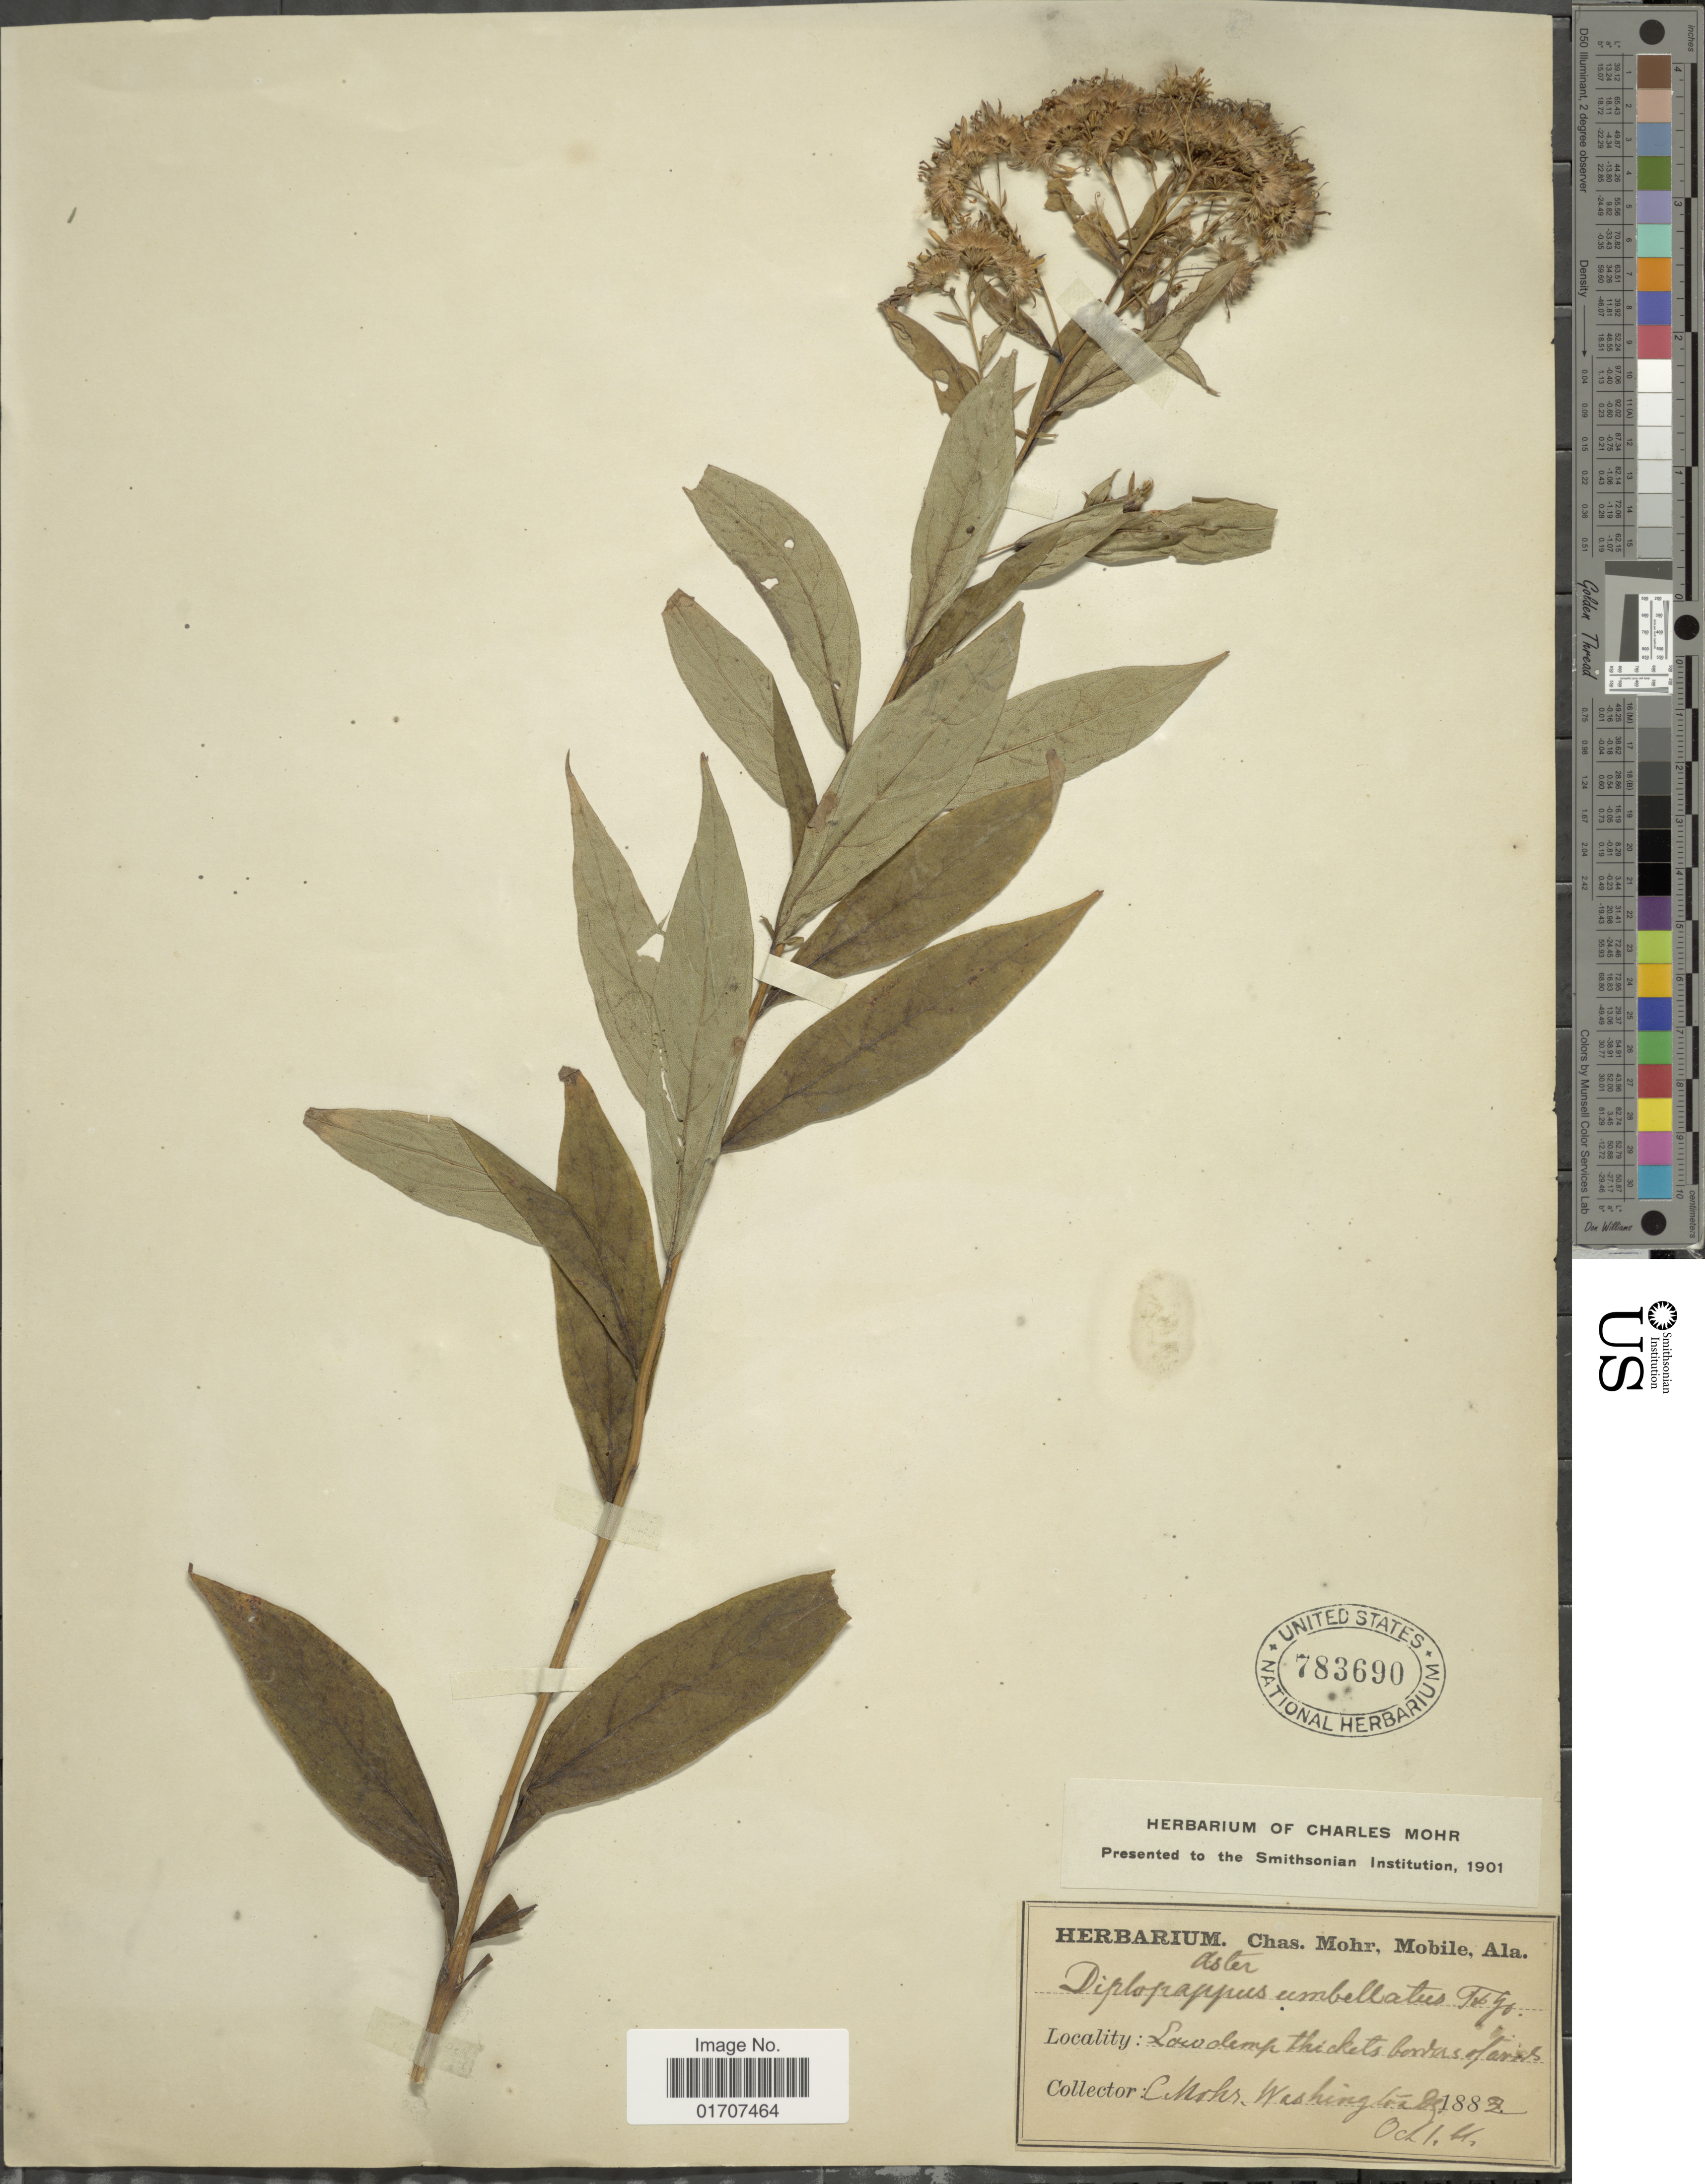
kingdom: Plantae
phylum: Tracheophyta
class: Magnoliopsida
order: Asterales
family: Asteraceae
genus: Doellingeria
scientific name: Doellingeria umbellata var. umbellata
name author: Nees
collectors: C. T. Mohr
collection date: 1882-10-01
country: United States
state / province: Washington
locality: Low damp thickets borders of aris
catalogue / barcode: US 783690